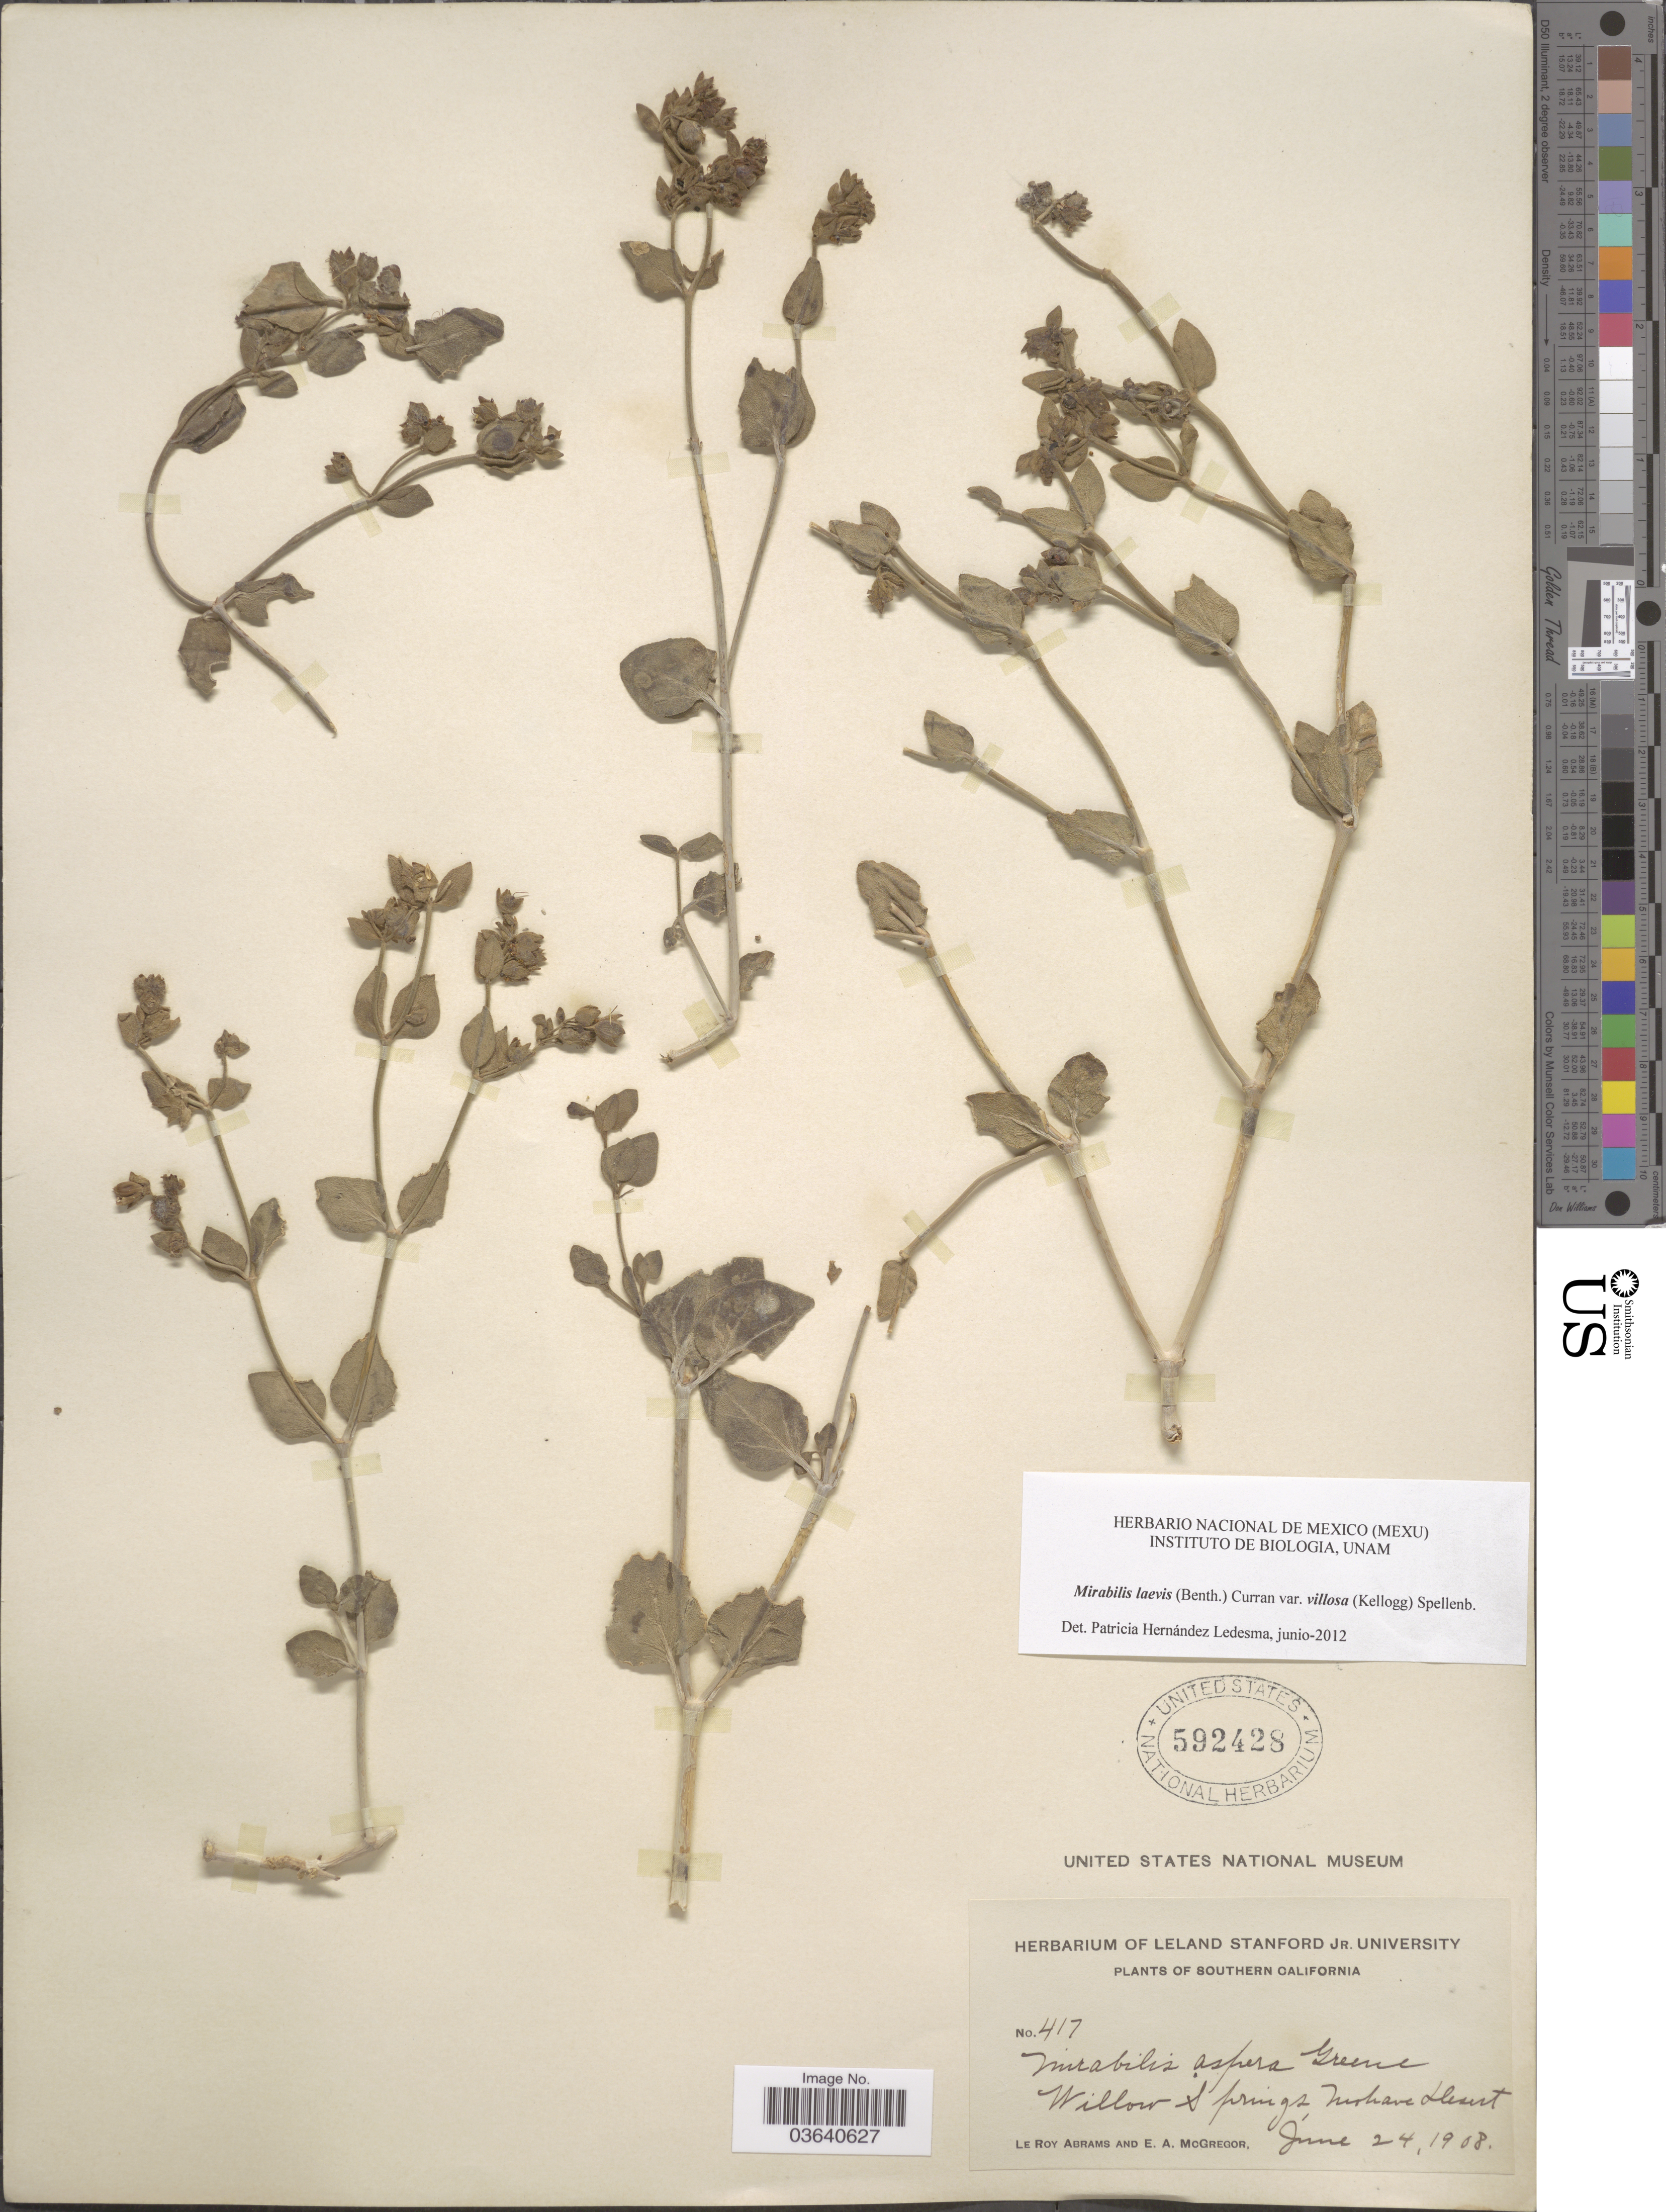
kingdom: Plantae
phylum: Tracheophyta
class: Magnoliopsida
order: Caryophyllales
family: Nyctaginaceae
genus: Mirabilis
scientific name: Mirabilis laevis var. villosa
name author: (Kellogg) Spellenb.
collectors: L. Abrams & E. A. McGregor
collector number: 417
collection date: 1908-06-24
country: United States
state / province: California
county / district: Kern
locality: Southern California. Willow Springs, Mohave Desert.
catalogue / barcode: US 592428